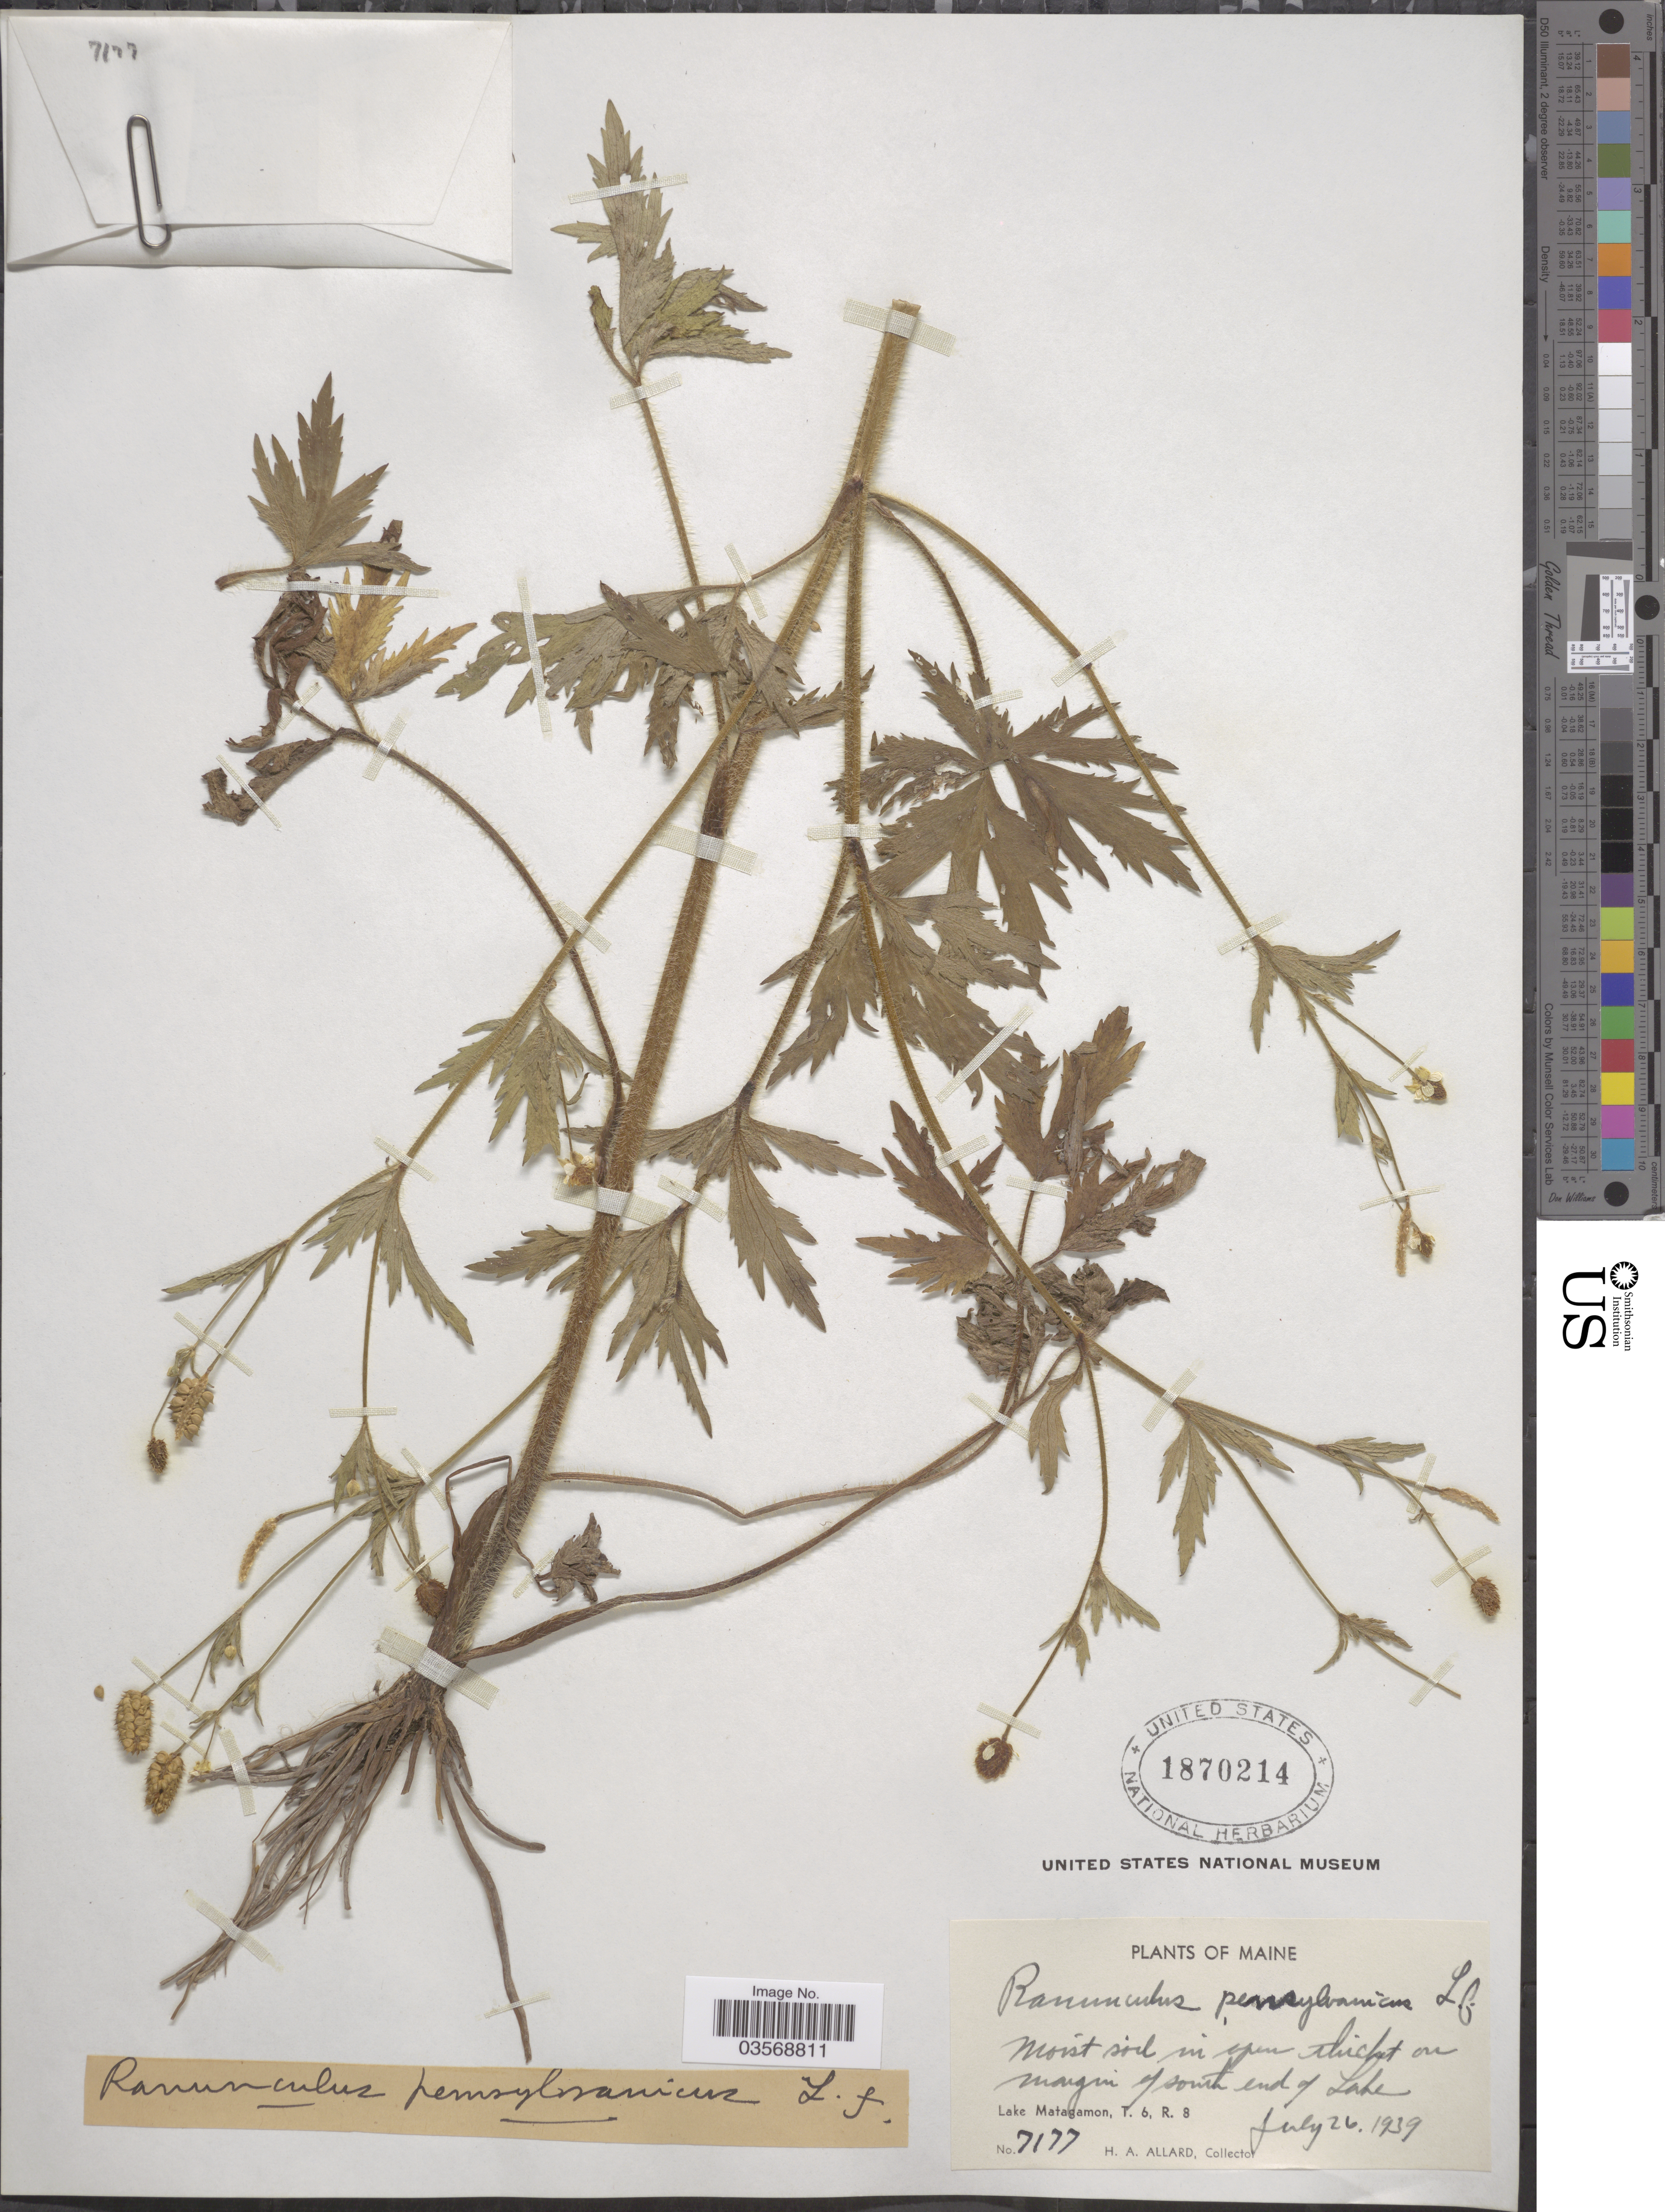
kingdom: Plantae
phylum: Tracheophyta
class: Magnoliopsida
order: Ranunculales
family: Ranunculaceae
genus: Ranunculus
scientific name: Ranunculus pensylvanicus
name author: L. f.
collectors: H. A. Allard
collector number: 7177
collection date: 1939-07-26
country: United States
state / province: Maine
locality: On margin of south end of Lake. Lake Matagamon, T. 6, R. 8.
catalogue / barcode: US 1870214